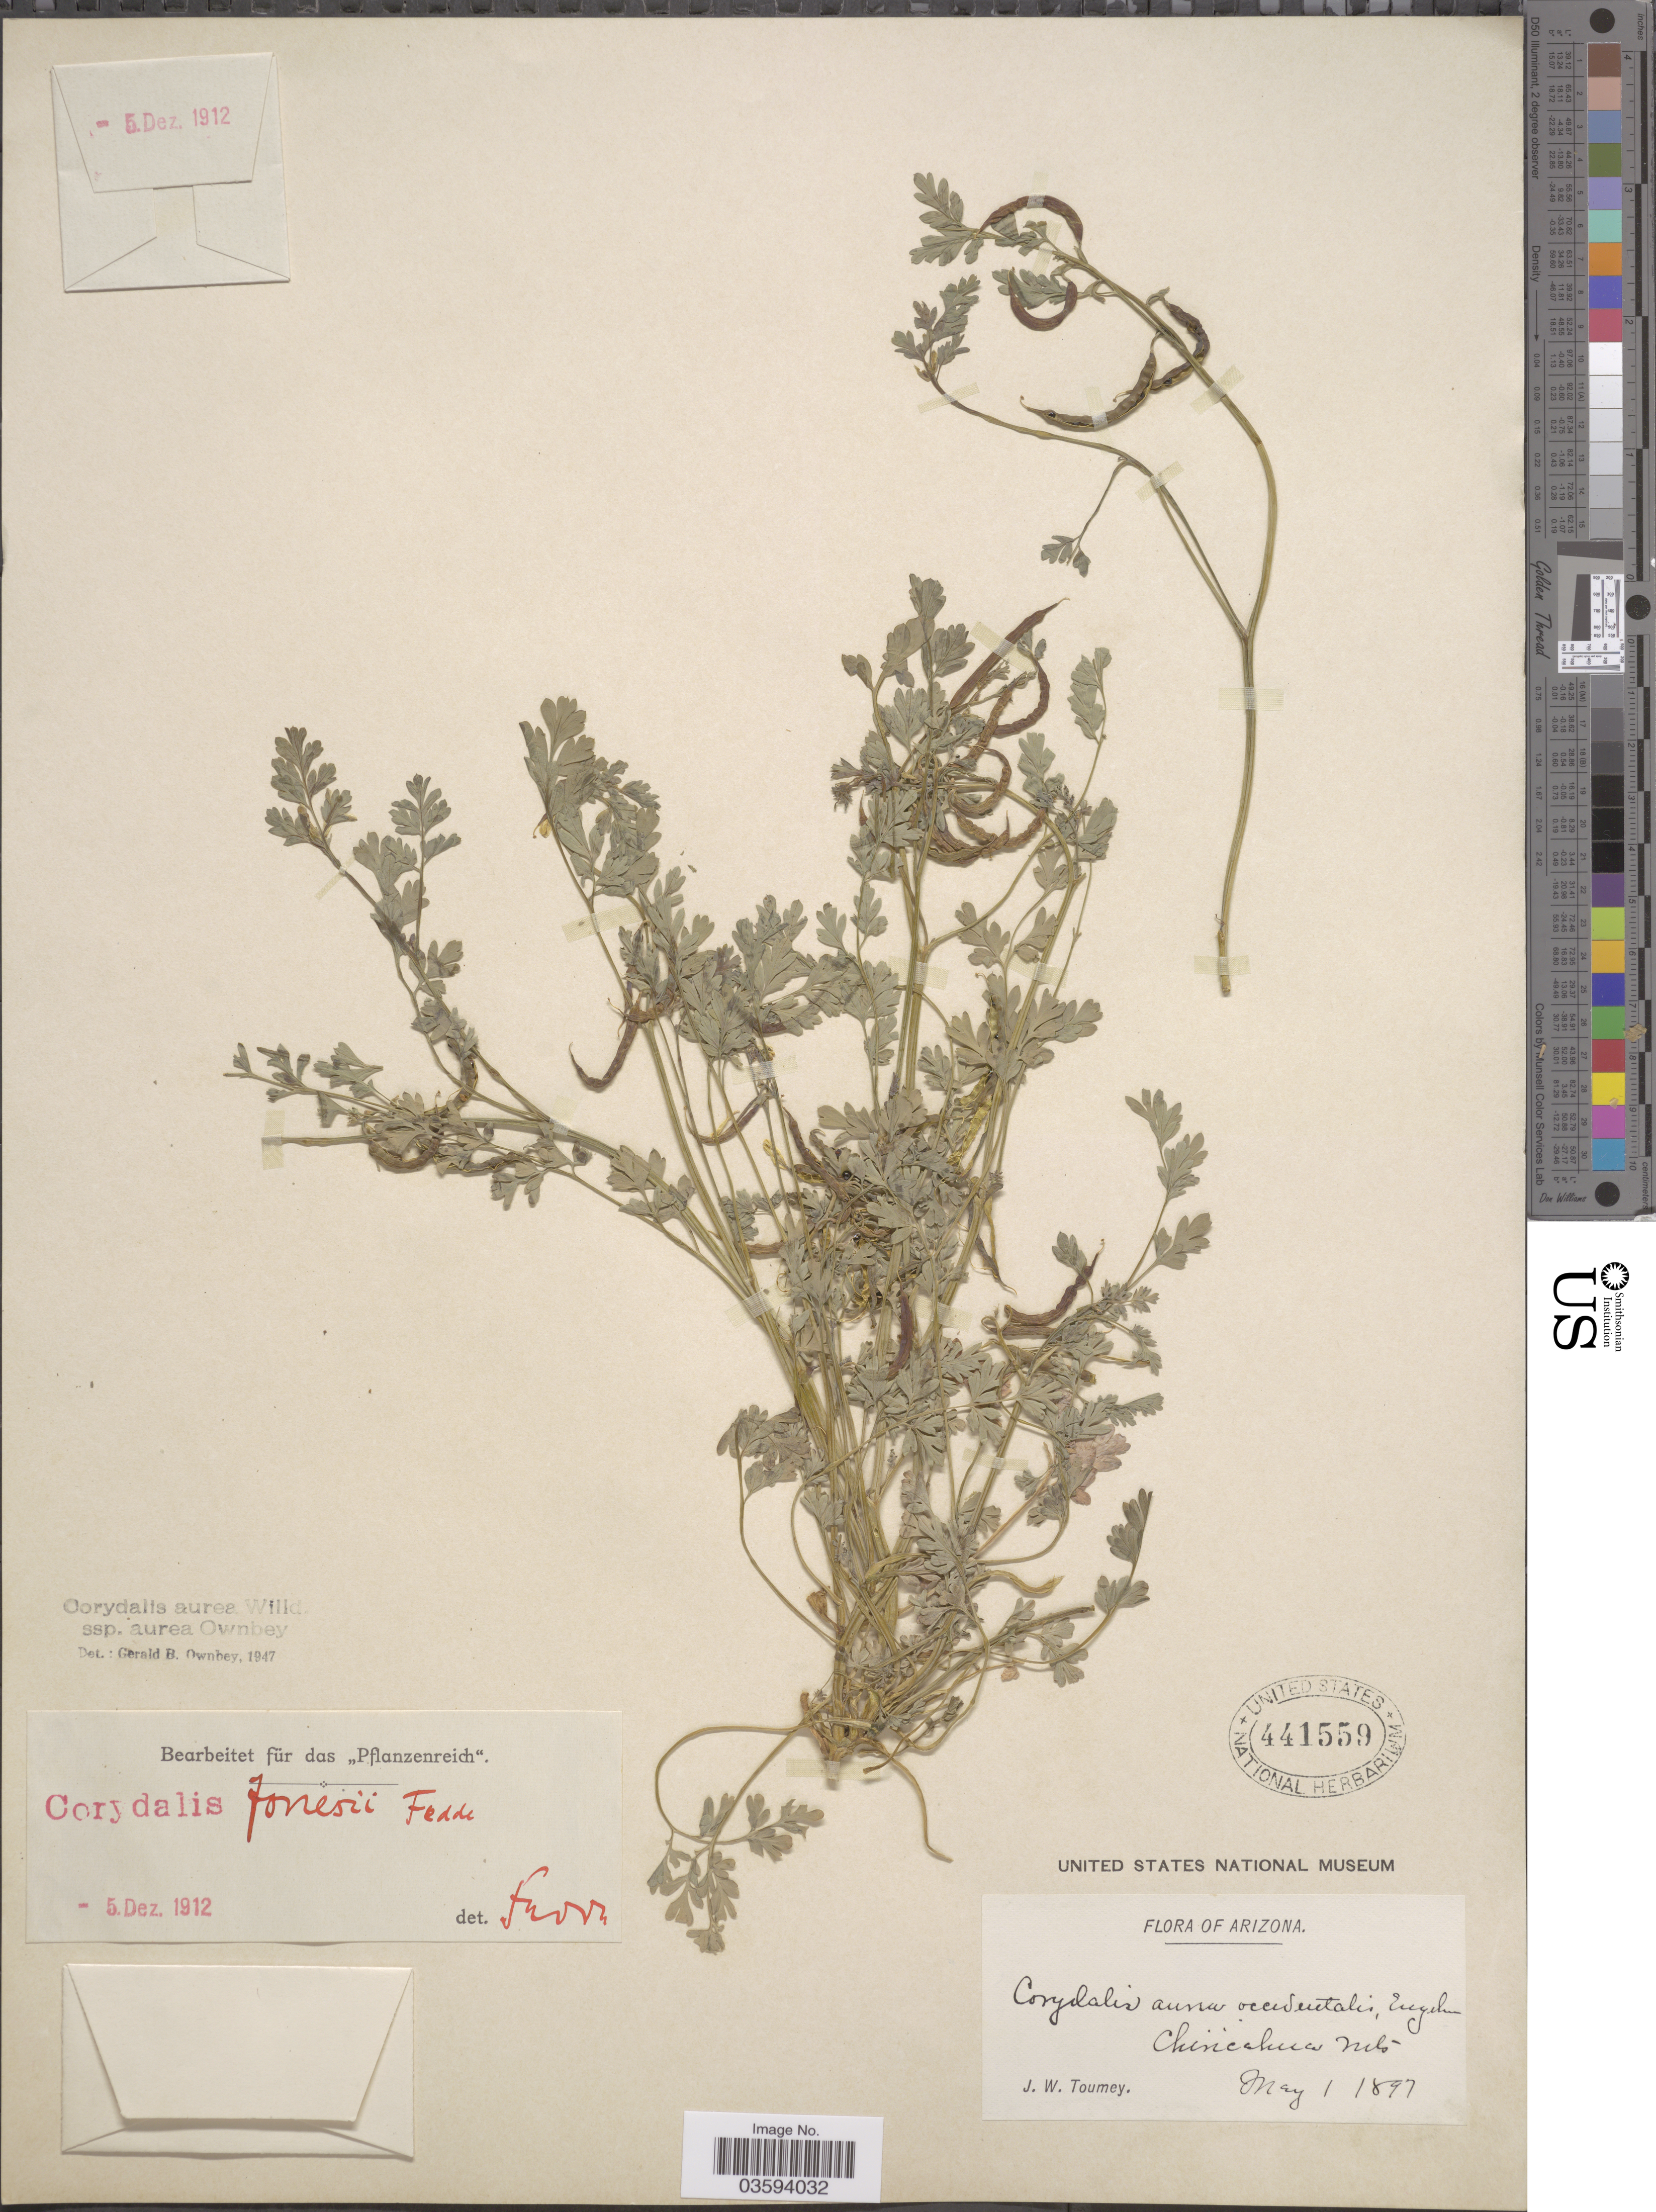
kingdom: Plantae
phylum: Tracheophyta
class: Magnoliopsida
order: Ranunculales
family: Papaveraceae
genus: Corydalis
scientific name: Corydalis aurea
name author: Willd.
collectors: J. W. Toumey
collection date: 1897-05-01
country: United States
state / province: Arizona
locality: Chiricahua Mts.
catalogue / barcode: US 441559